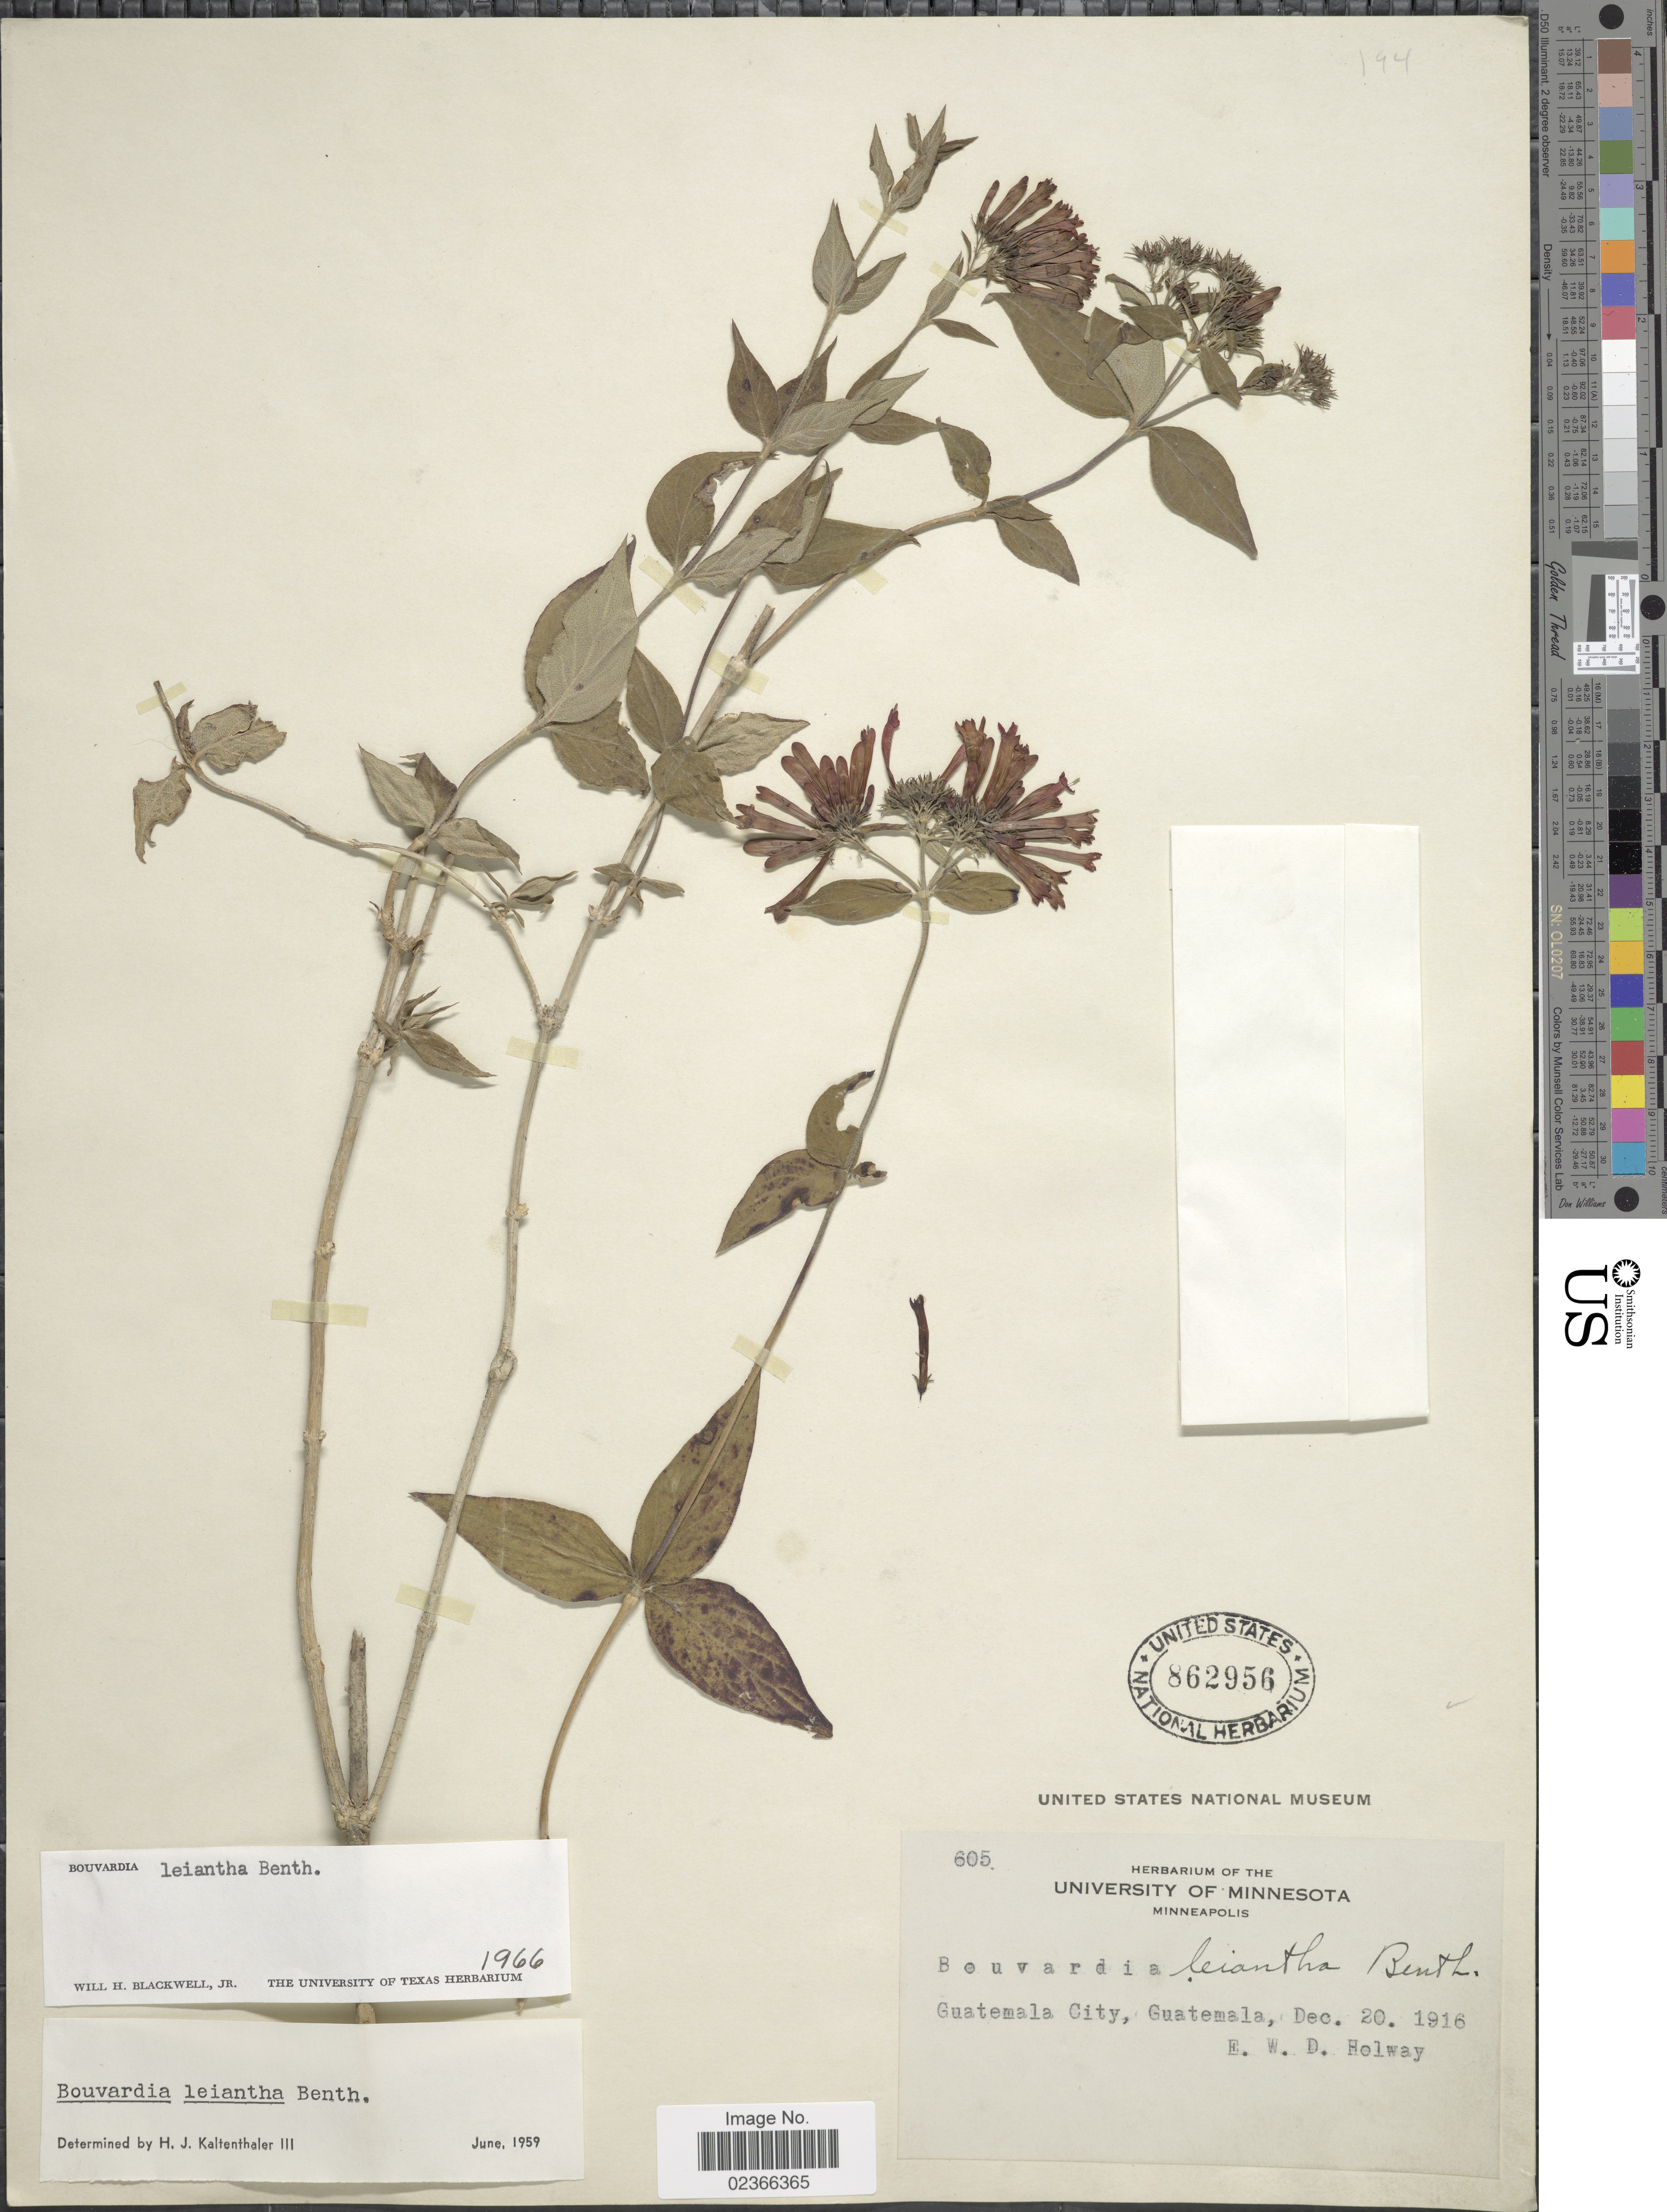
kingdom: Plantae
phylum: Tracheophyta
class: Magnoliopsida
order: Gentianales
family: Rubiaceae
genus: Bouvardia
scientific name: Bouvardia leiantha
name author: Benth.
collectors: E. W. D. Holway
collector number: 605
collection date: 1916-12-20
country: Guatemala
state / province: Guatemala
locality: Guatemala City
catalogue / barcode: US 862956